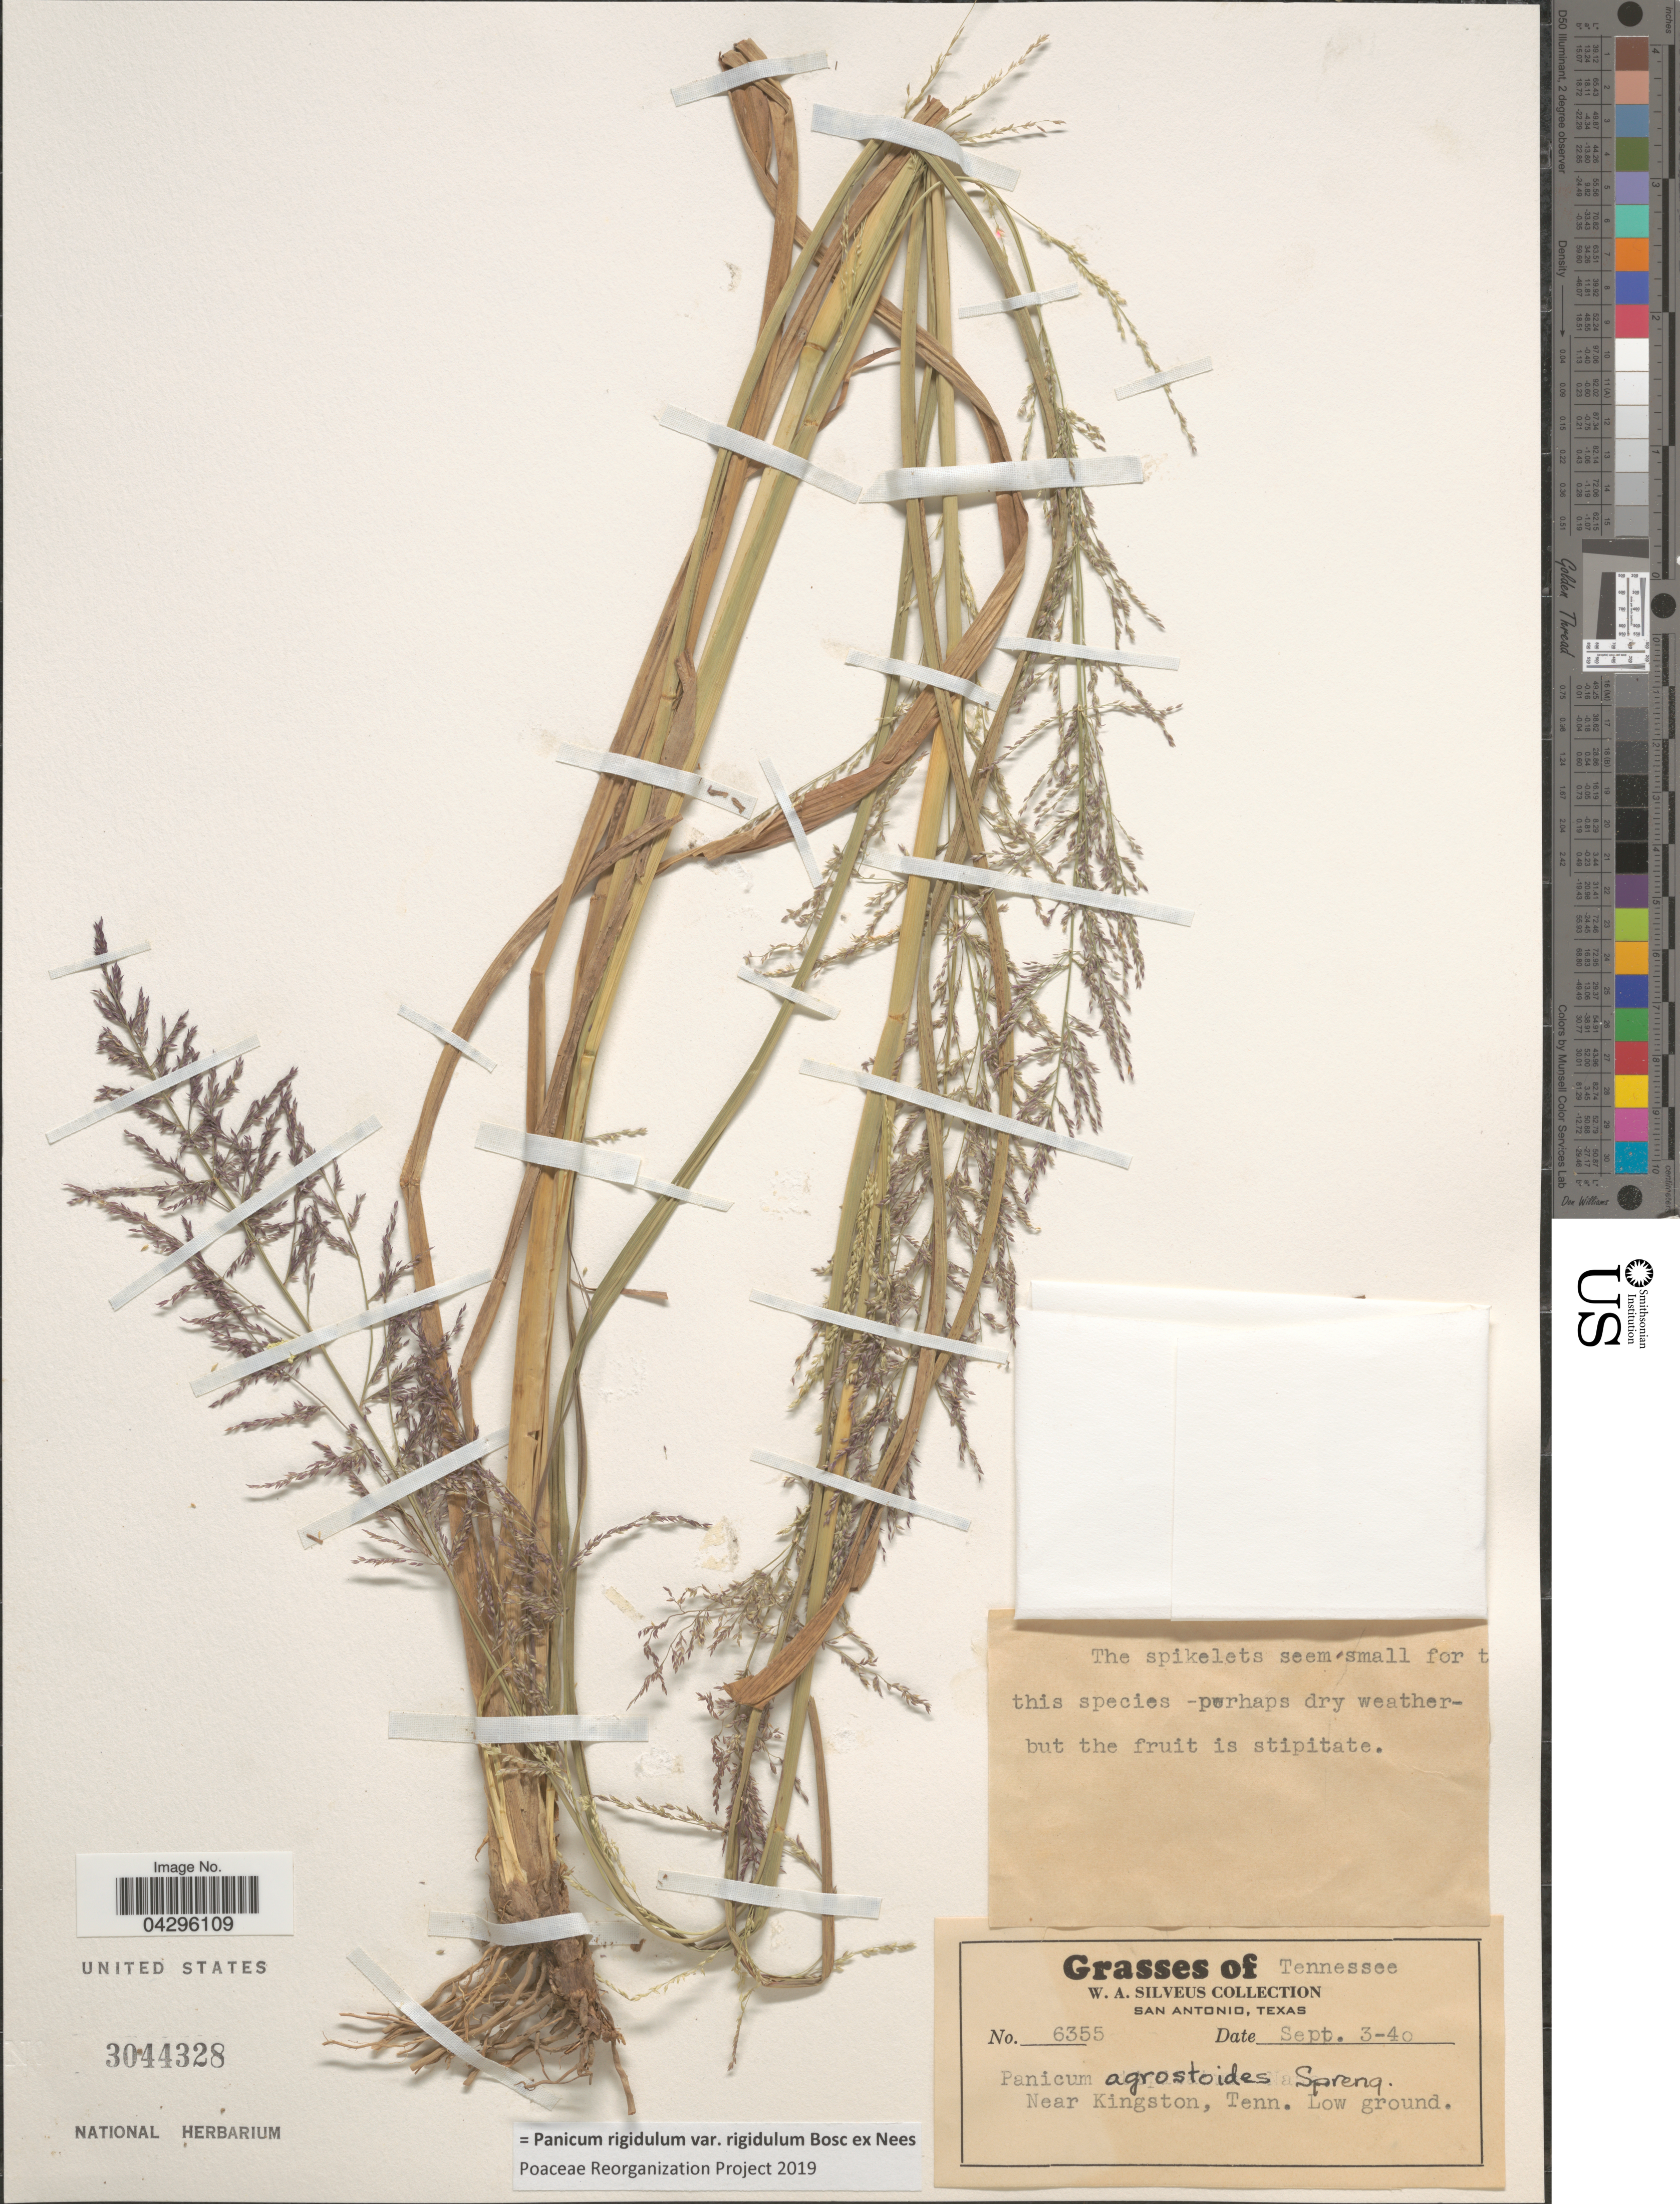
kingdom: Plantae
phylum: Tracheophyta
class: Liliopsida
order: Poales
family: Poaceae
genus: Panicum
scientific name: Panicum rigidulum var. rigidulum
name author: Bosc ex Nees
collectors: W. Silveus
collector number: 6355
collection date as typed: Transcribed d/m/y: 3/9/40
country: United States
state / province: Tennessee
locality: Near Kingston, Tenn. low ground.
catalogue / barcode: US 3044328